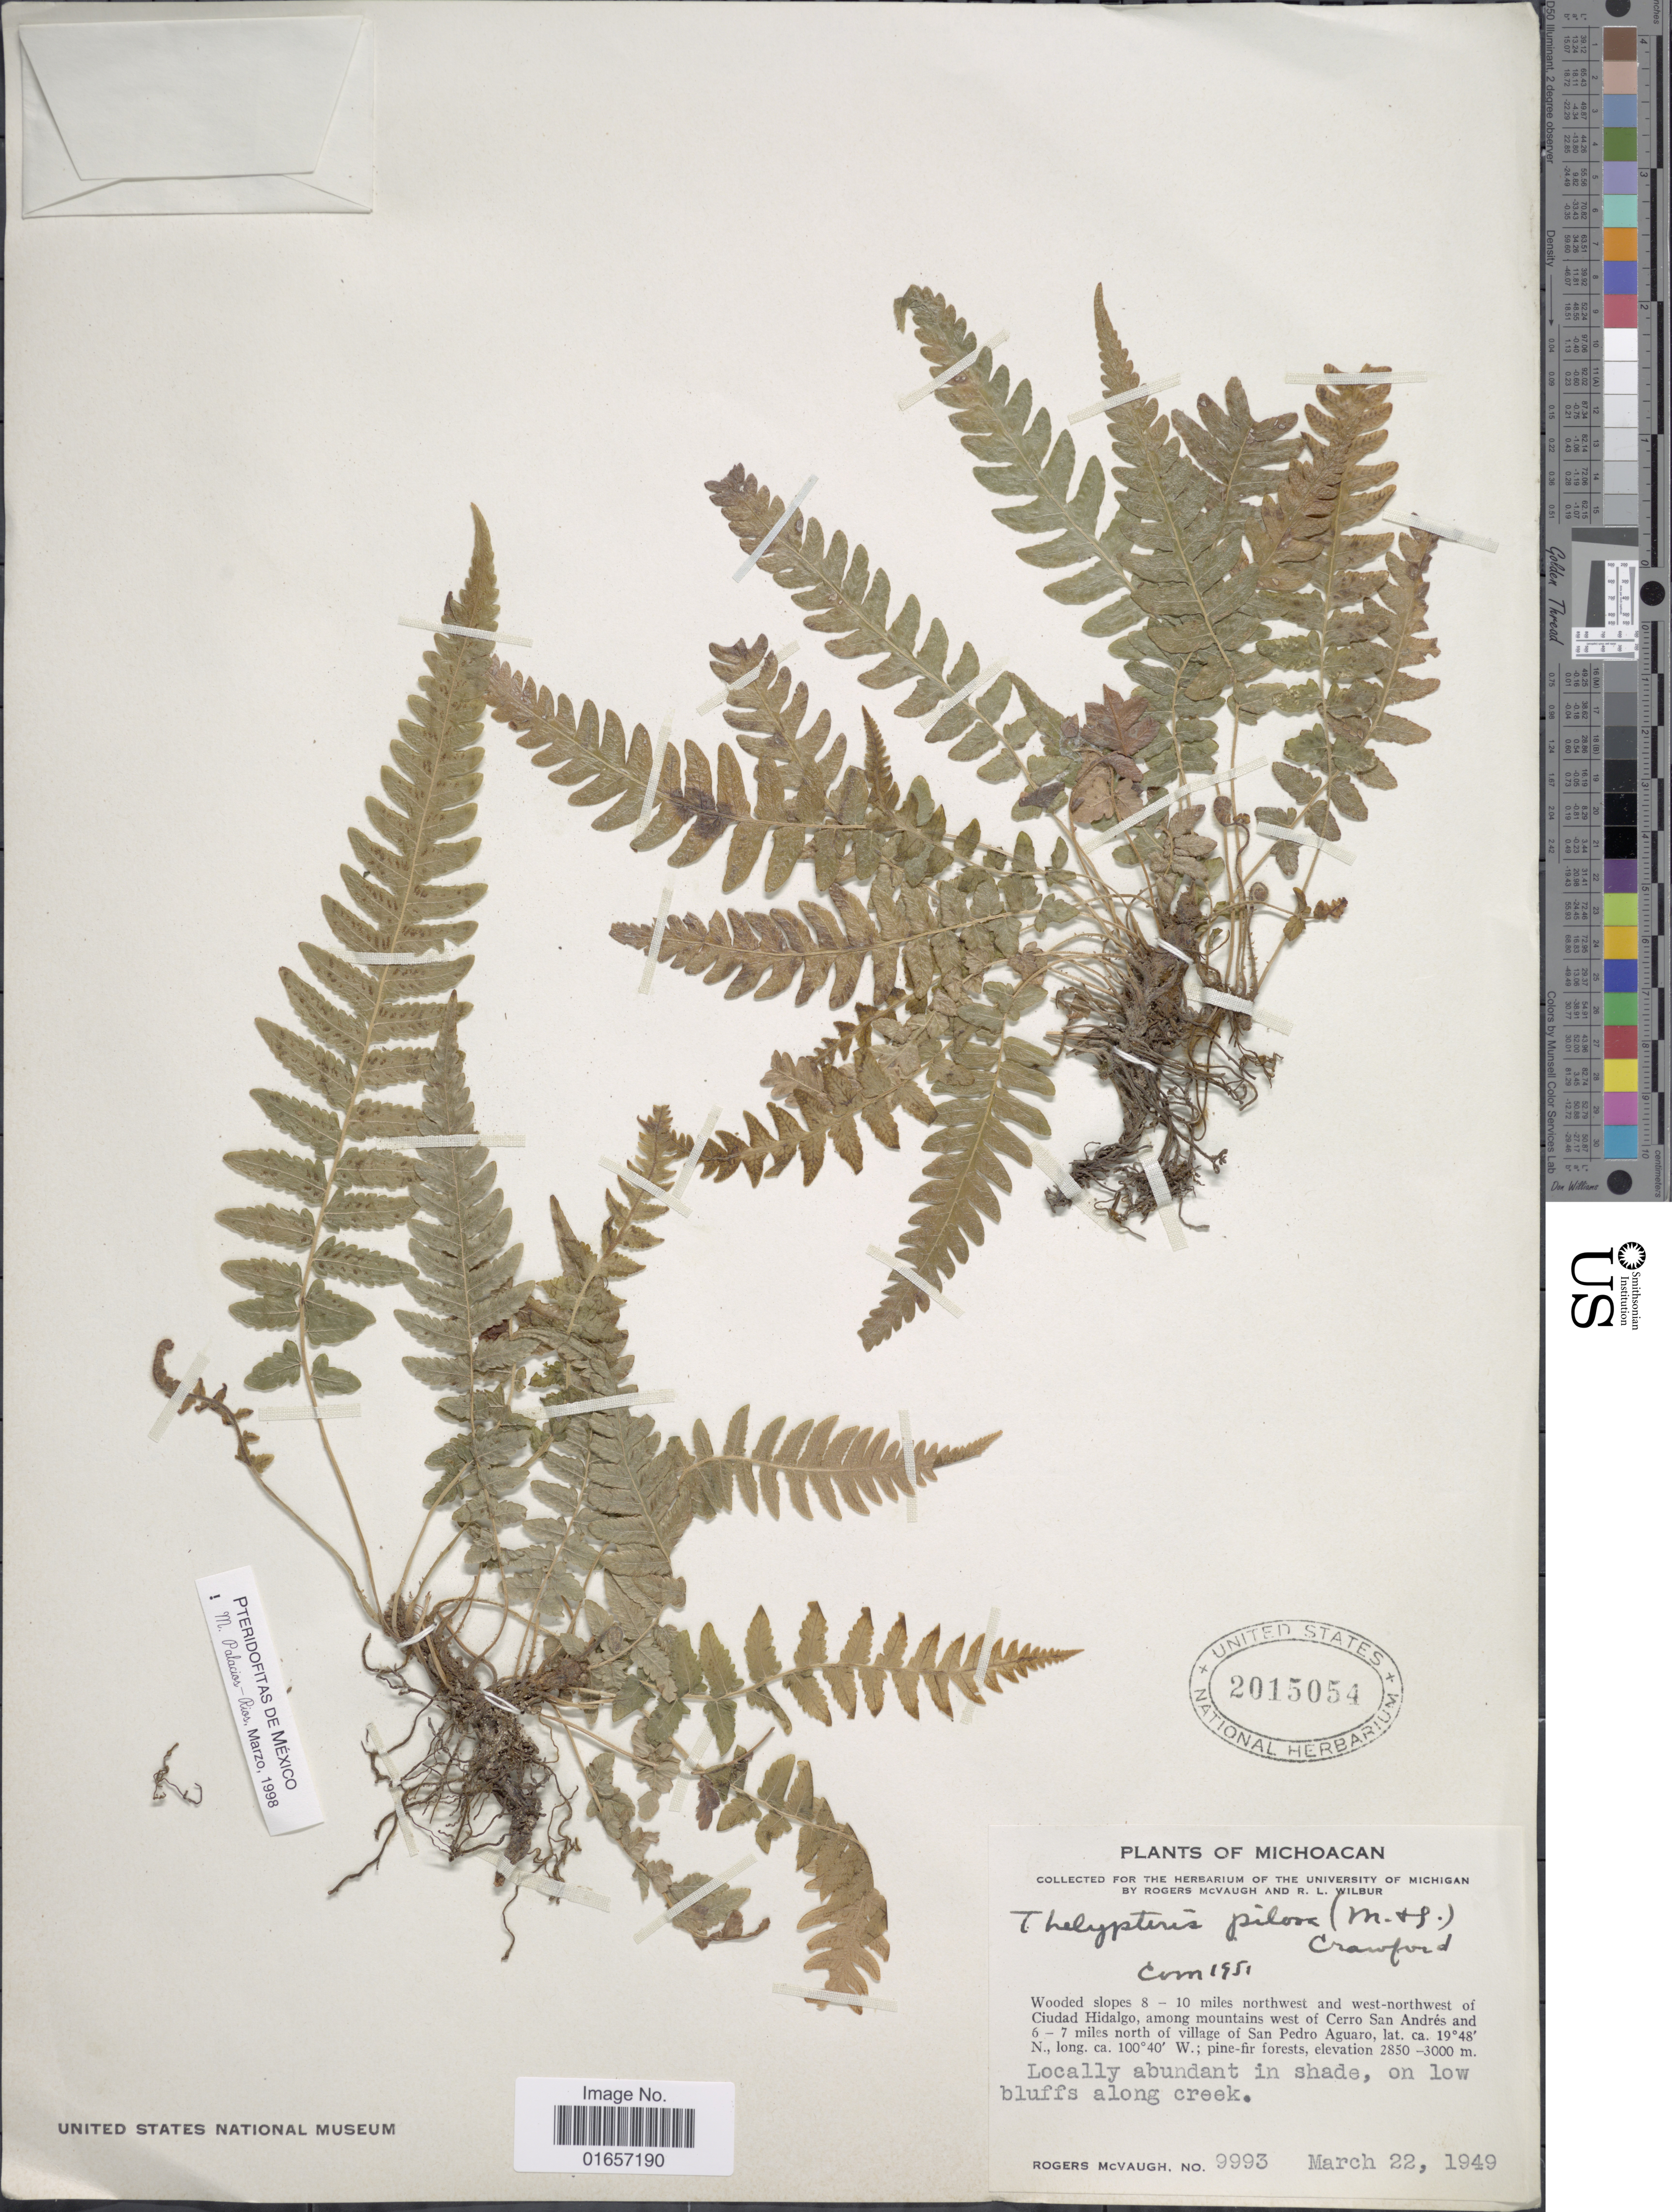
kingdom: Plantae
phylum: Tracheophyta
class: Polypodiopsida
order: Polypodiales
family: Thelypteridaceae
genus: Christella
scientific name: Christella hispidula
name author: (Decne.) Holttum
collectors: R. McVaugh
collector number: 9993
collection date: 1949-03-22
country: Mexico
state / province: Michoacán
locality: Wooded slopes 8- 10 miles northwest and west- northwest of Ciudad Hidalgo, among mountains west of Cerro San Andrés and 6- 7 miles north of village of San Pedro Aguaro, on low bluffs along creek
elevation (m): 2850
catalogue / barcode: US 2015054